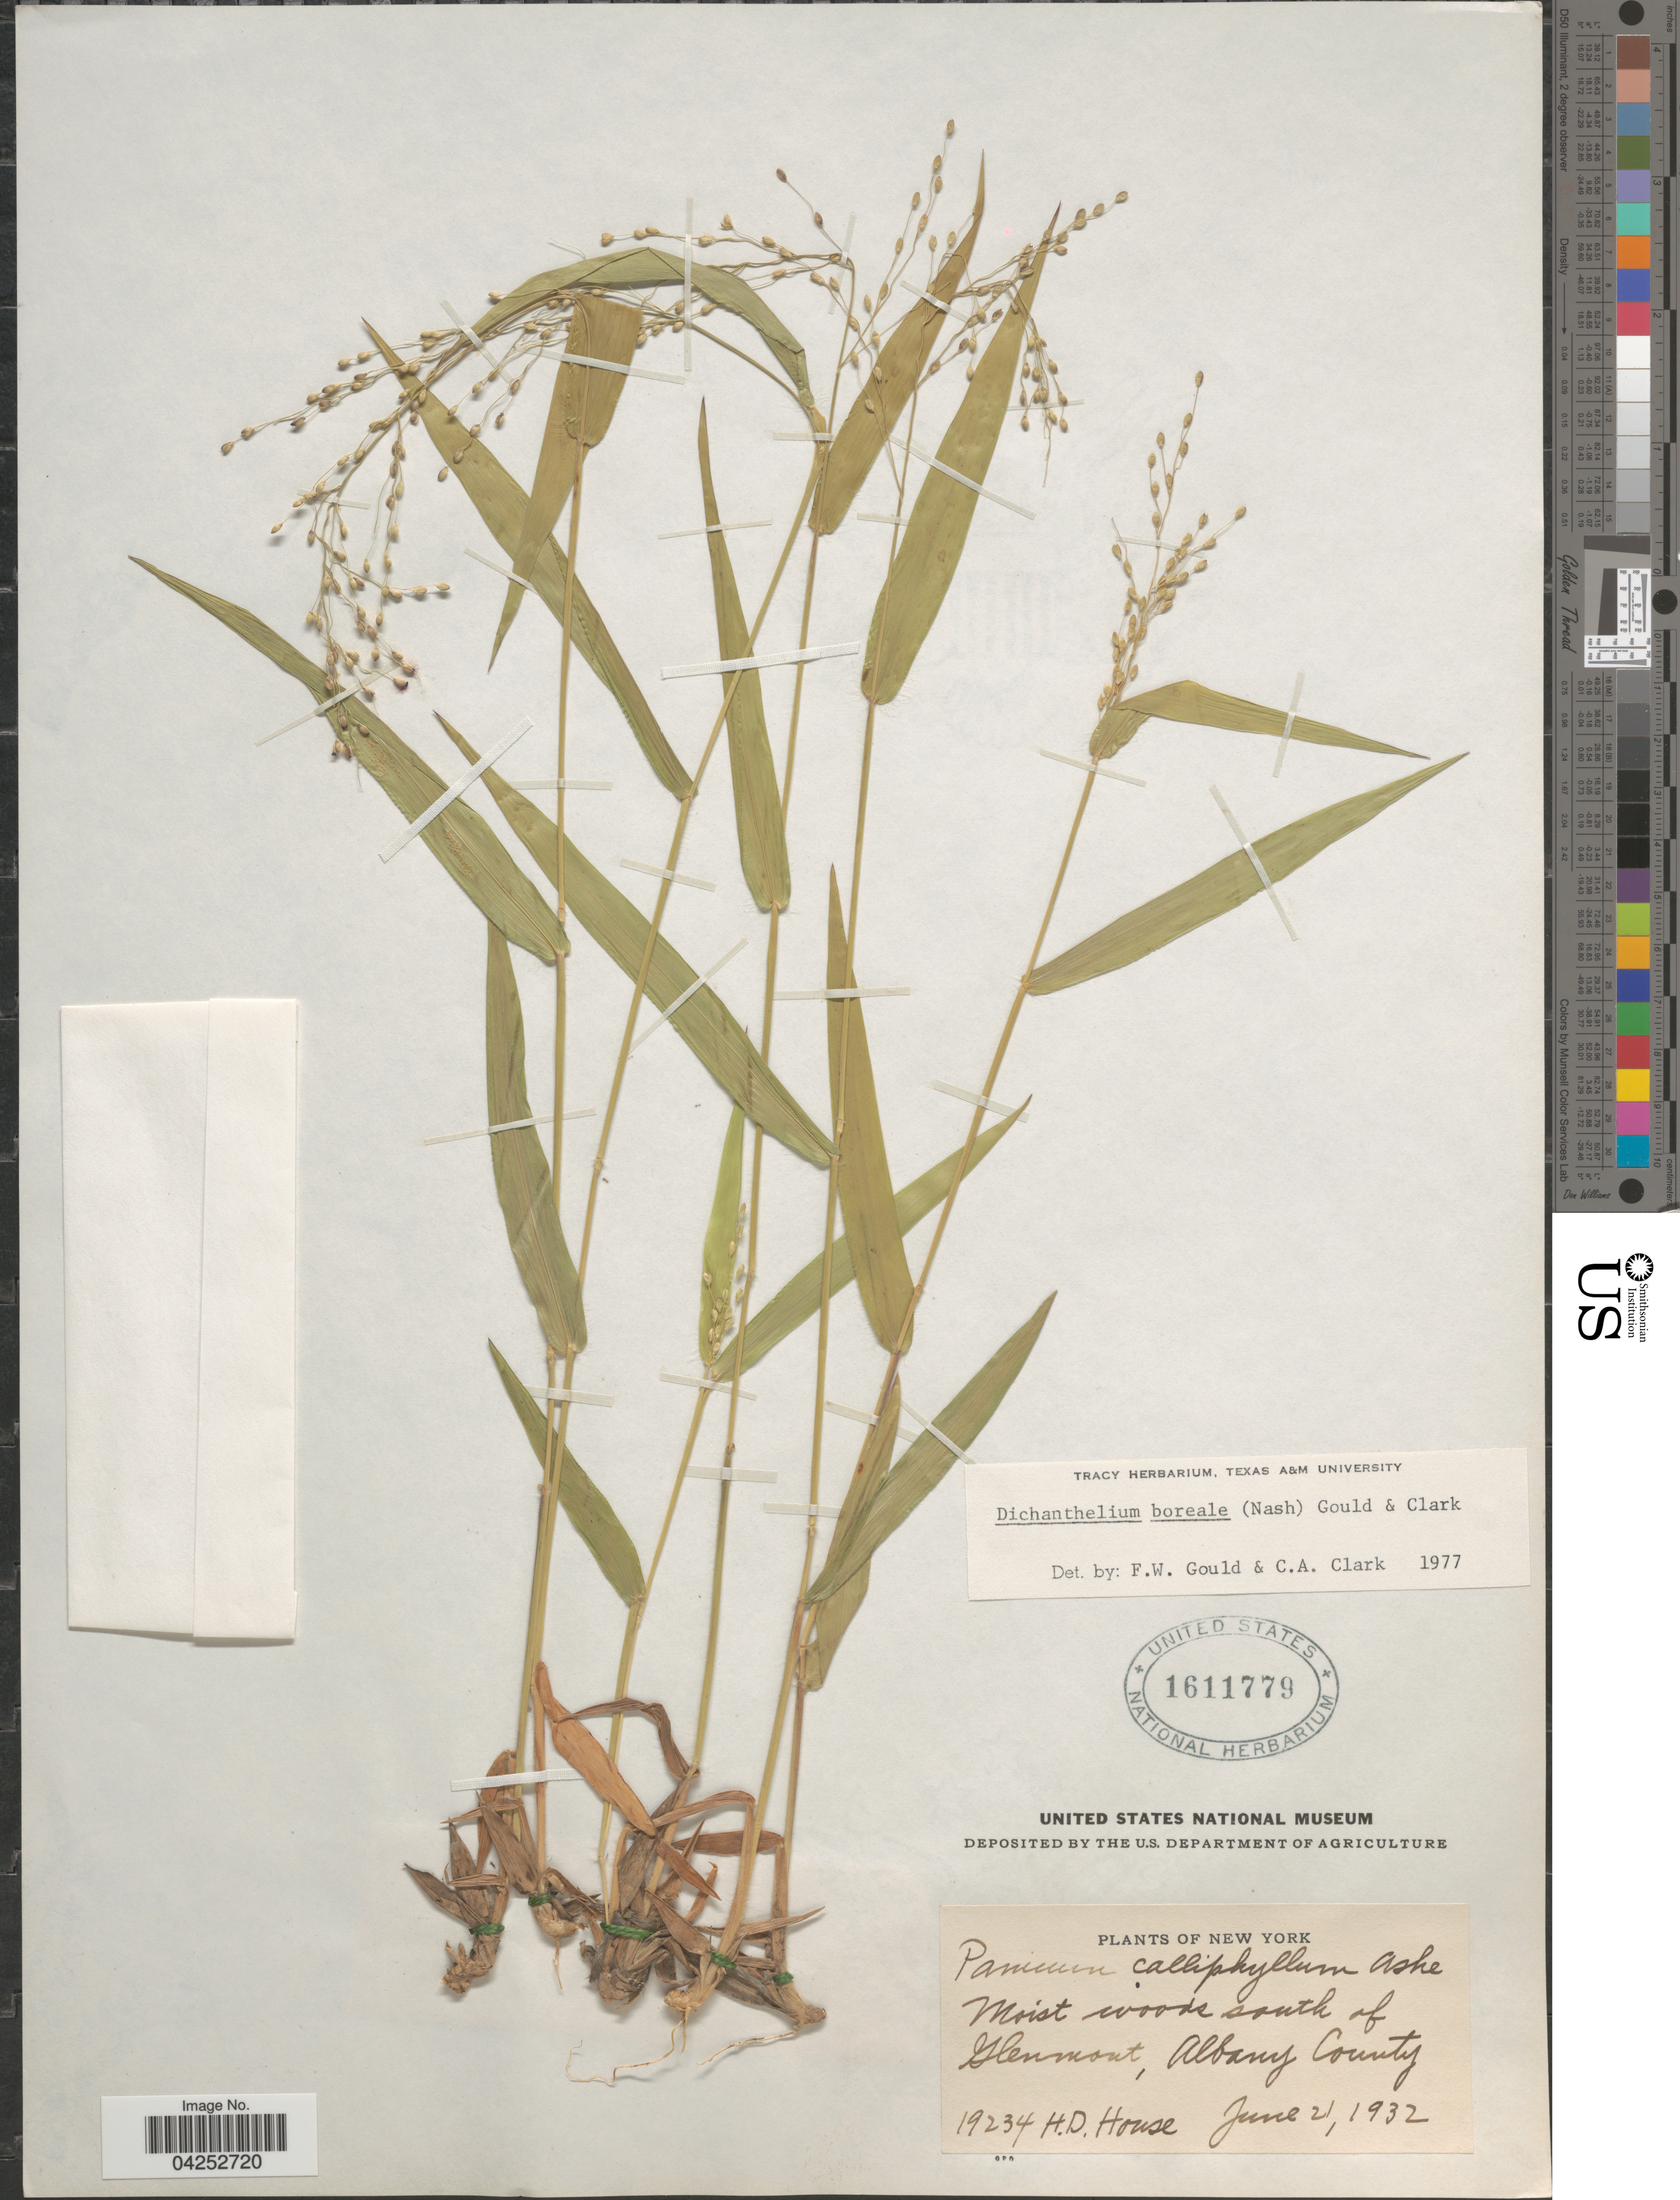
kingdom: Plantae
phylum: Tracheophyta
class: Liliopsida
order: Poales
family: Poaceae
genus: Dichanthelium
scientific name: Dichanthelium boreale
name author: (Nash) Freckmann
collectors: H. D. House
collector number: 19234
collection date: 1932-06-21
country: United States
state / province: New York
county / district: Albany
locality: Moist woods south of Glenmont, Albany County.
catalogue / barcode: US 1611779